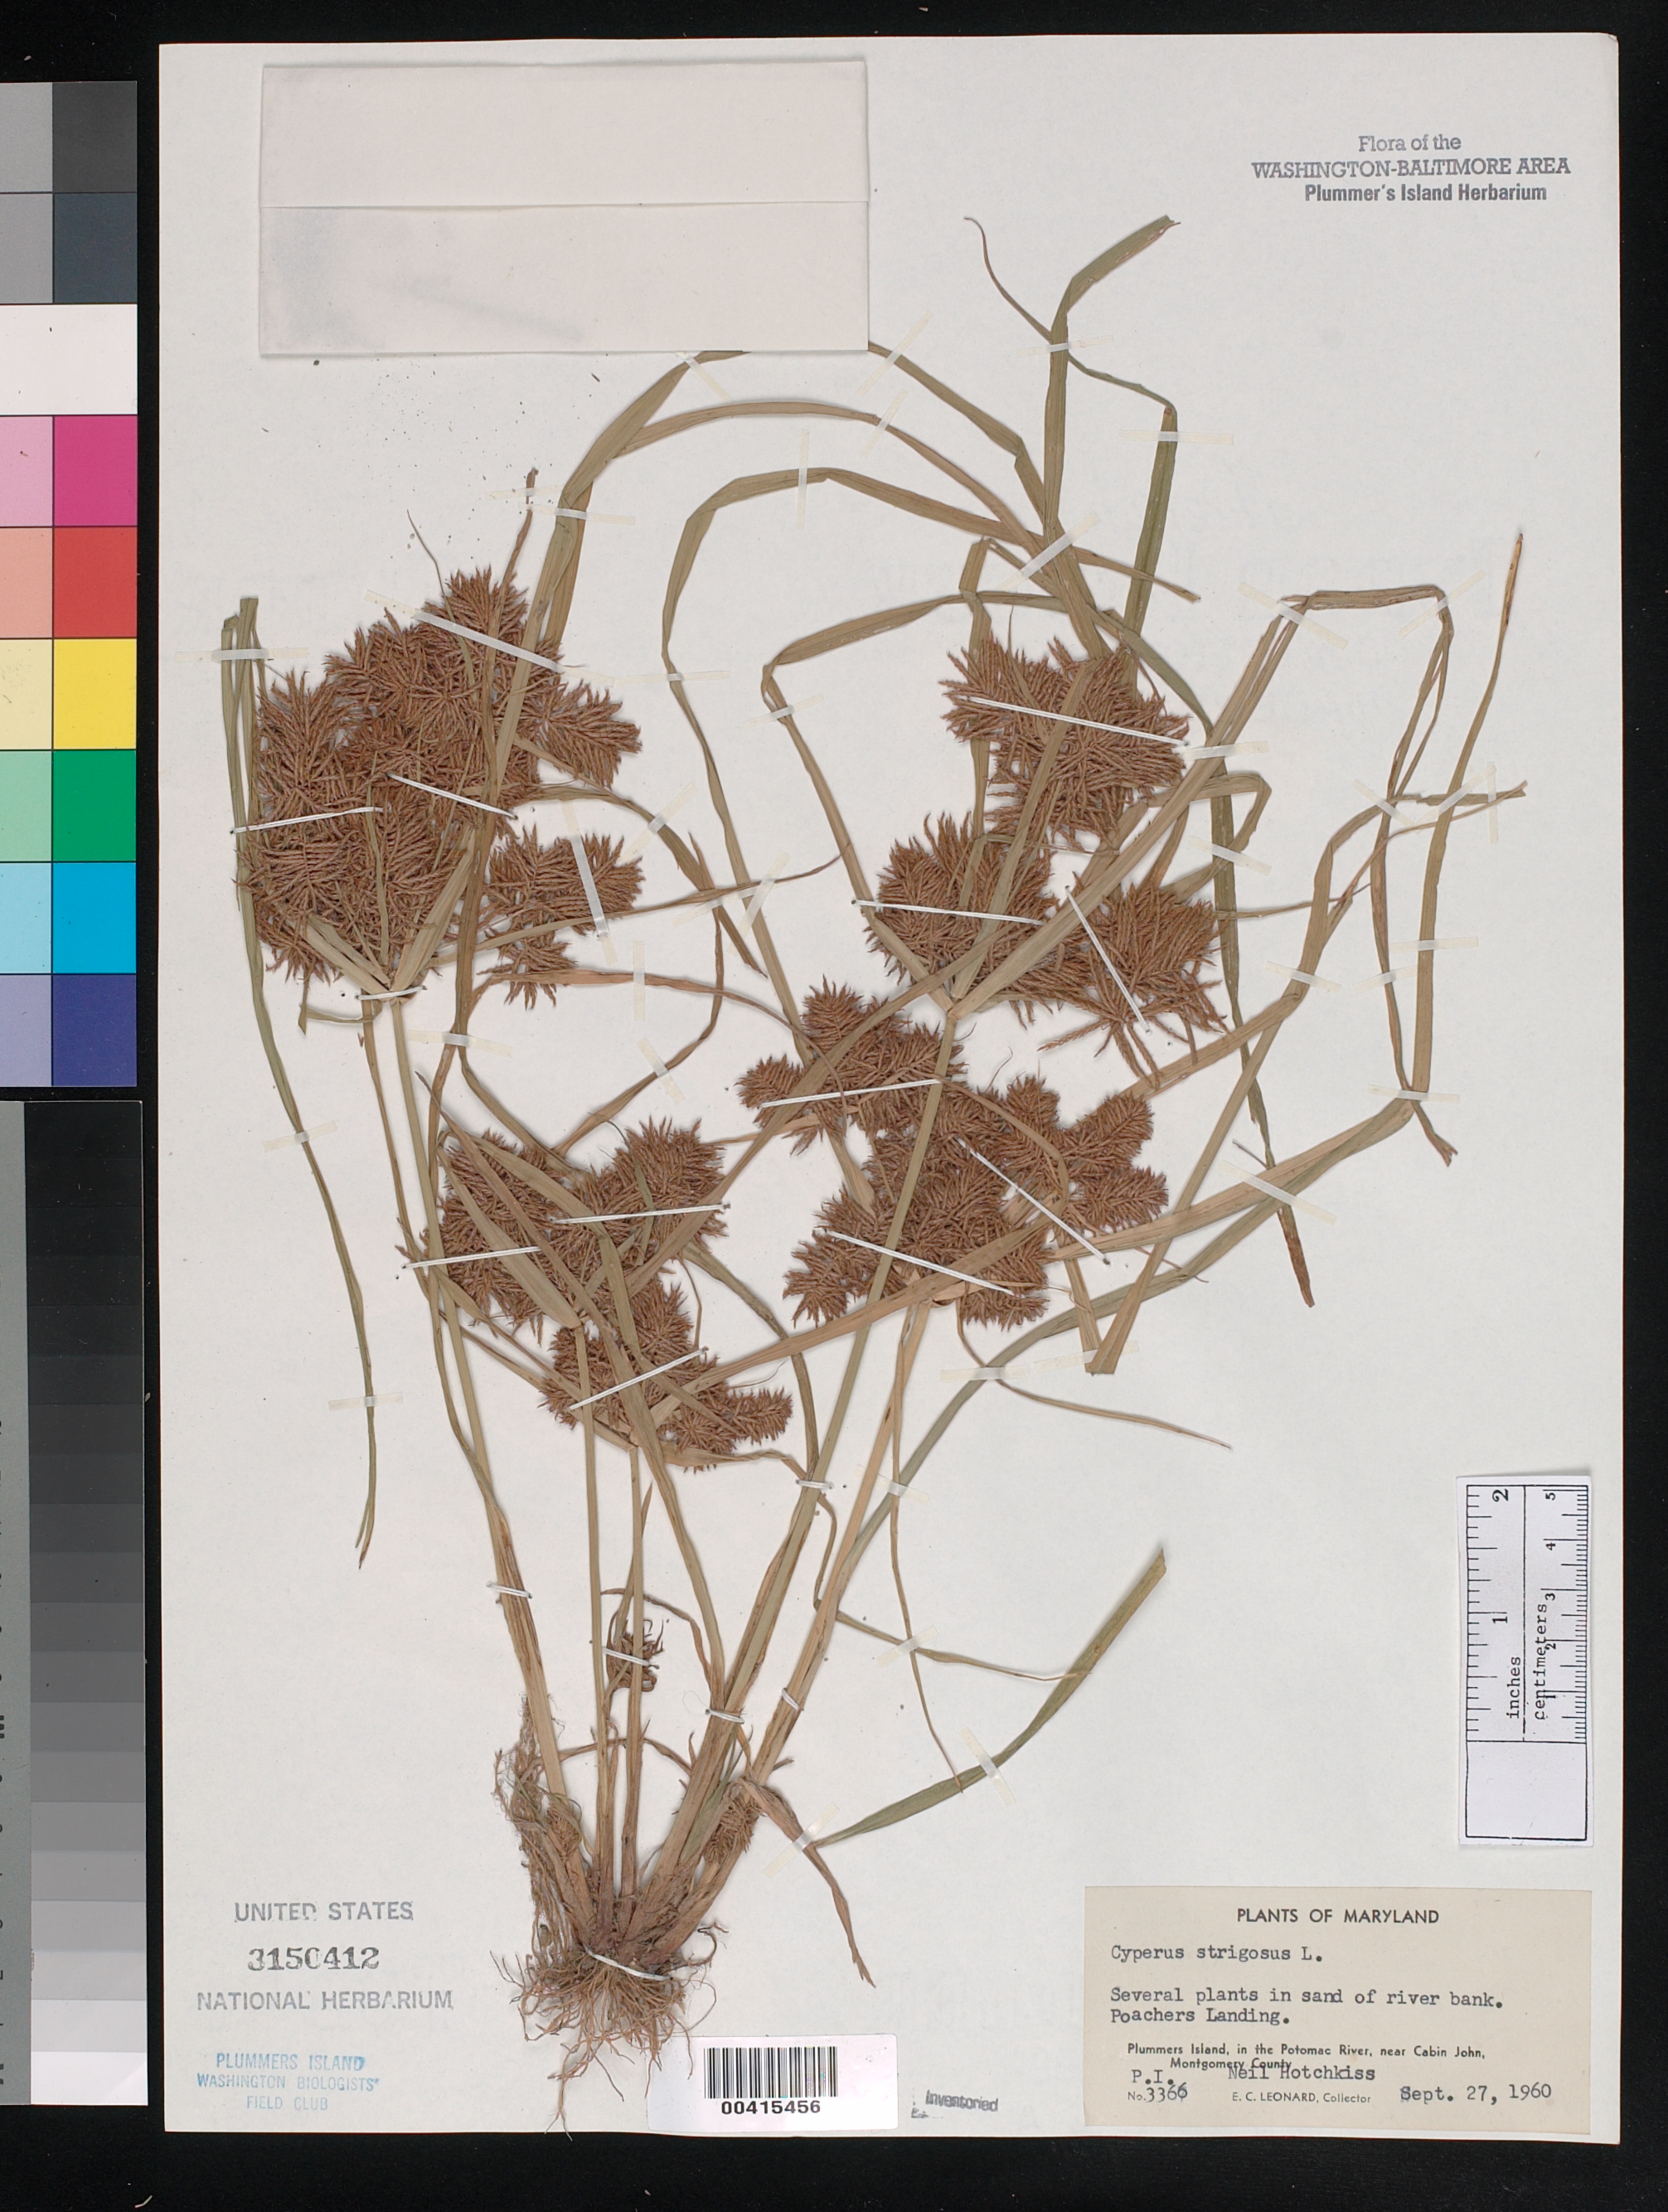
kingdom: Plantae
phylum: Tracheophyta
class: Liliopsida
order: Poales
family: Cyperaceae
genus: Cyperus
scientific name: Cyperus strigosus L.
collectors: E. C. Leonard & N. Hotchkiss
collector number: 3366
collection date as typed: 27 Sep 1960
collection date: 1960-09-27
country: United States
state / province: Maryland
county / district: Montgomery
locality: sandy bank of Poachers Landing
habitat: Sand of river bank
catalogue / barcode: US 3150412